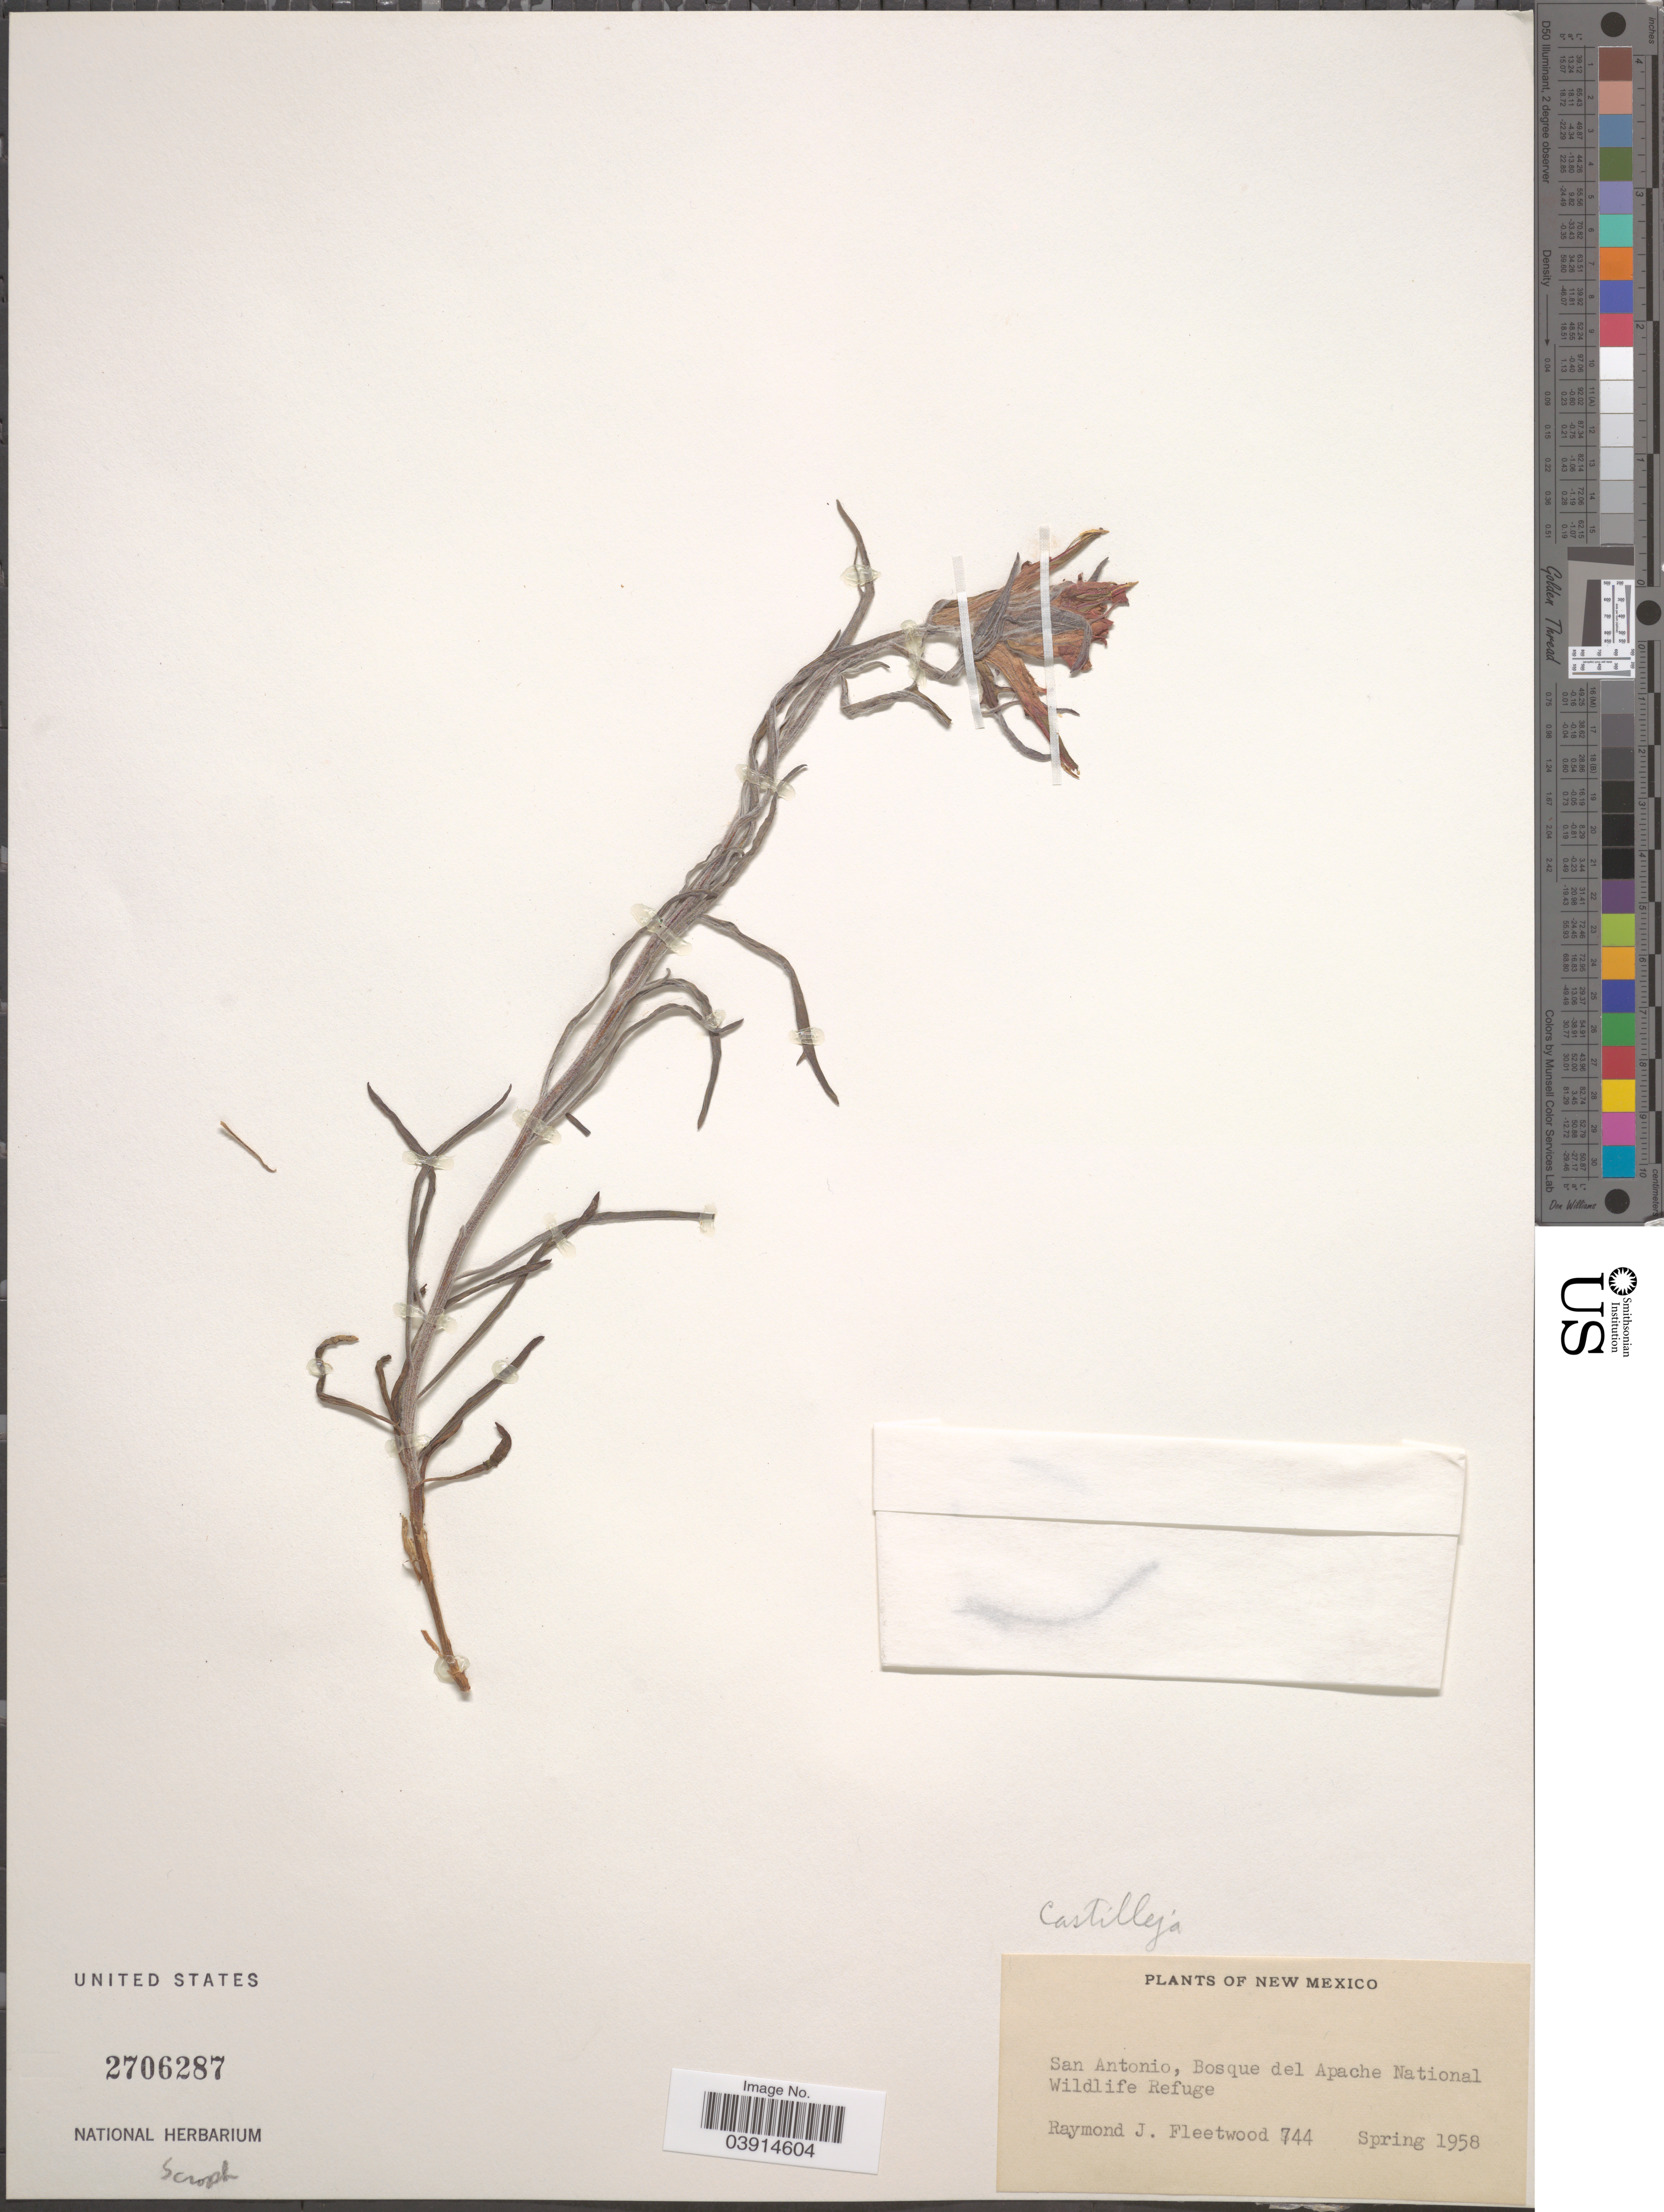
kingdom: Plantae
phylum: Tracheophyta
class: Magnoliopsida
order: Lamiales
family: Orobanchaceae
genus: Castilleja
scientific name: Castilleja sp.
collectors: R. J. Fleetwood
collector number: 744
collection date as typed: Spring 1958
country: United States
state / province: New Mexico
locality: San Antonio, Bosque del Apache National Wildlife Refuge.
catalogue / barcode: US 2706287